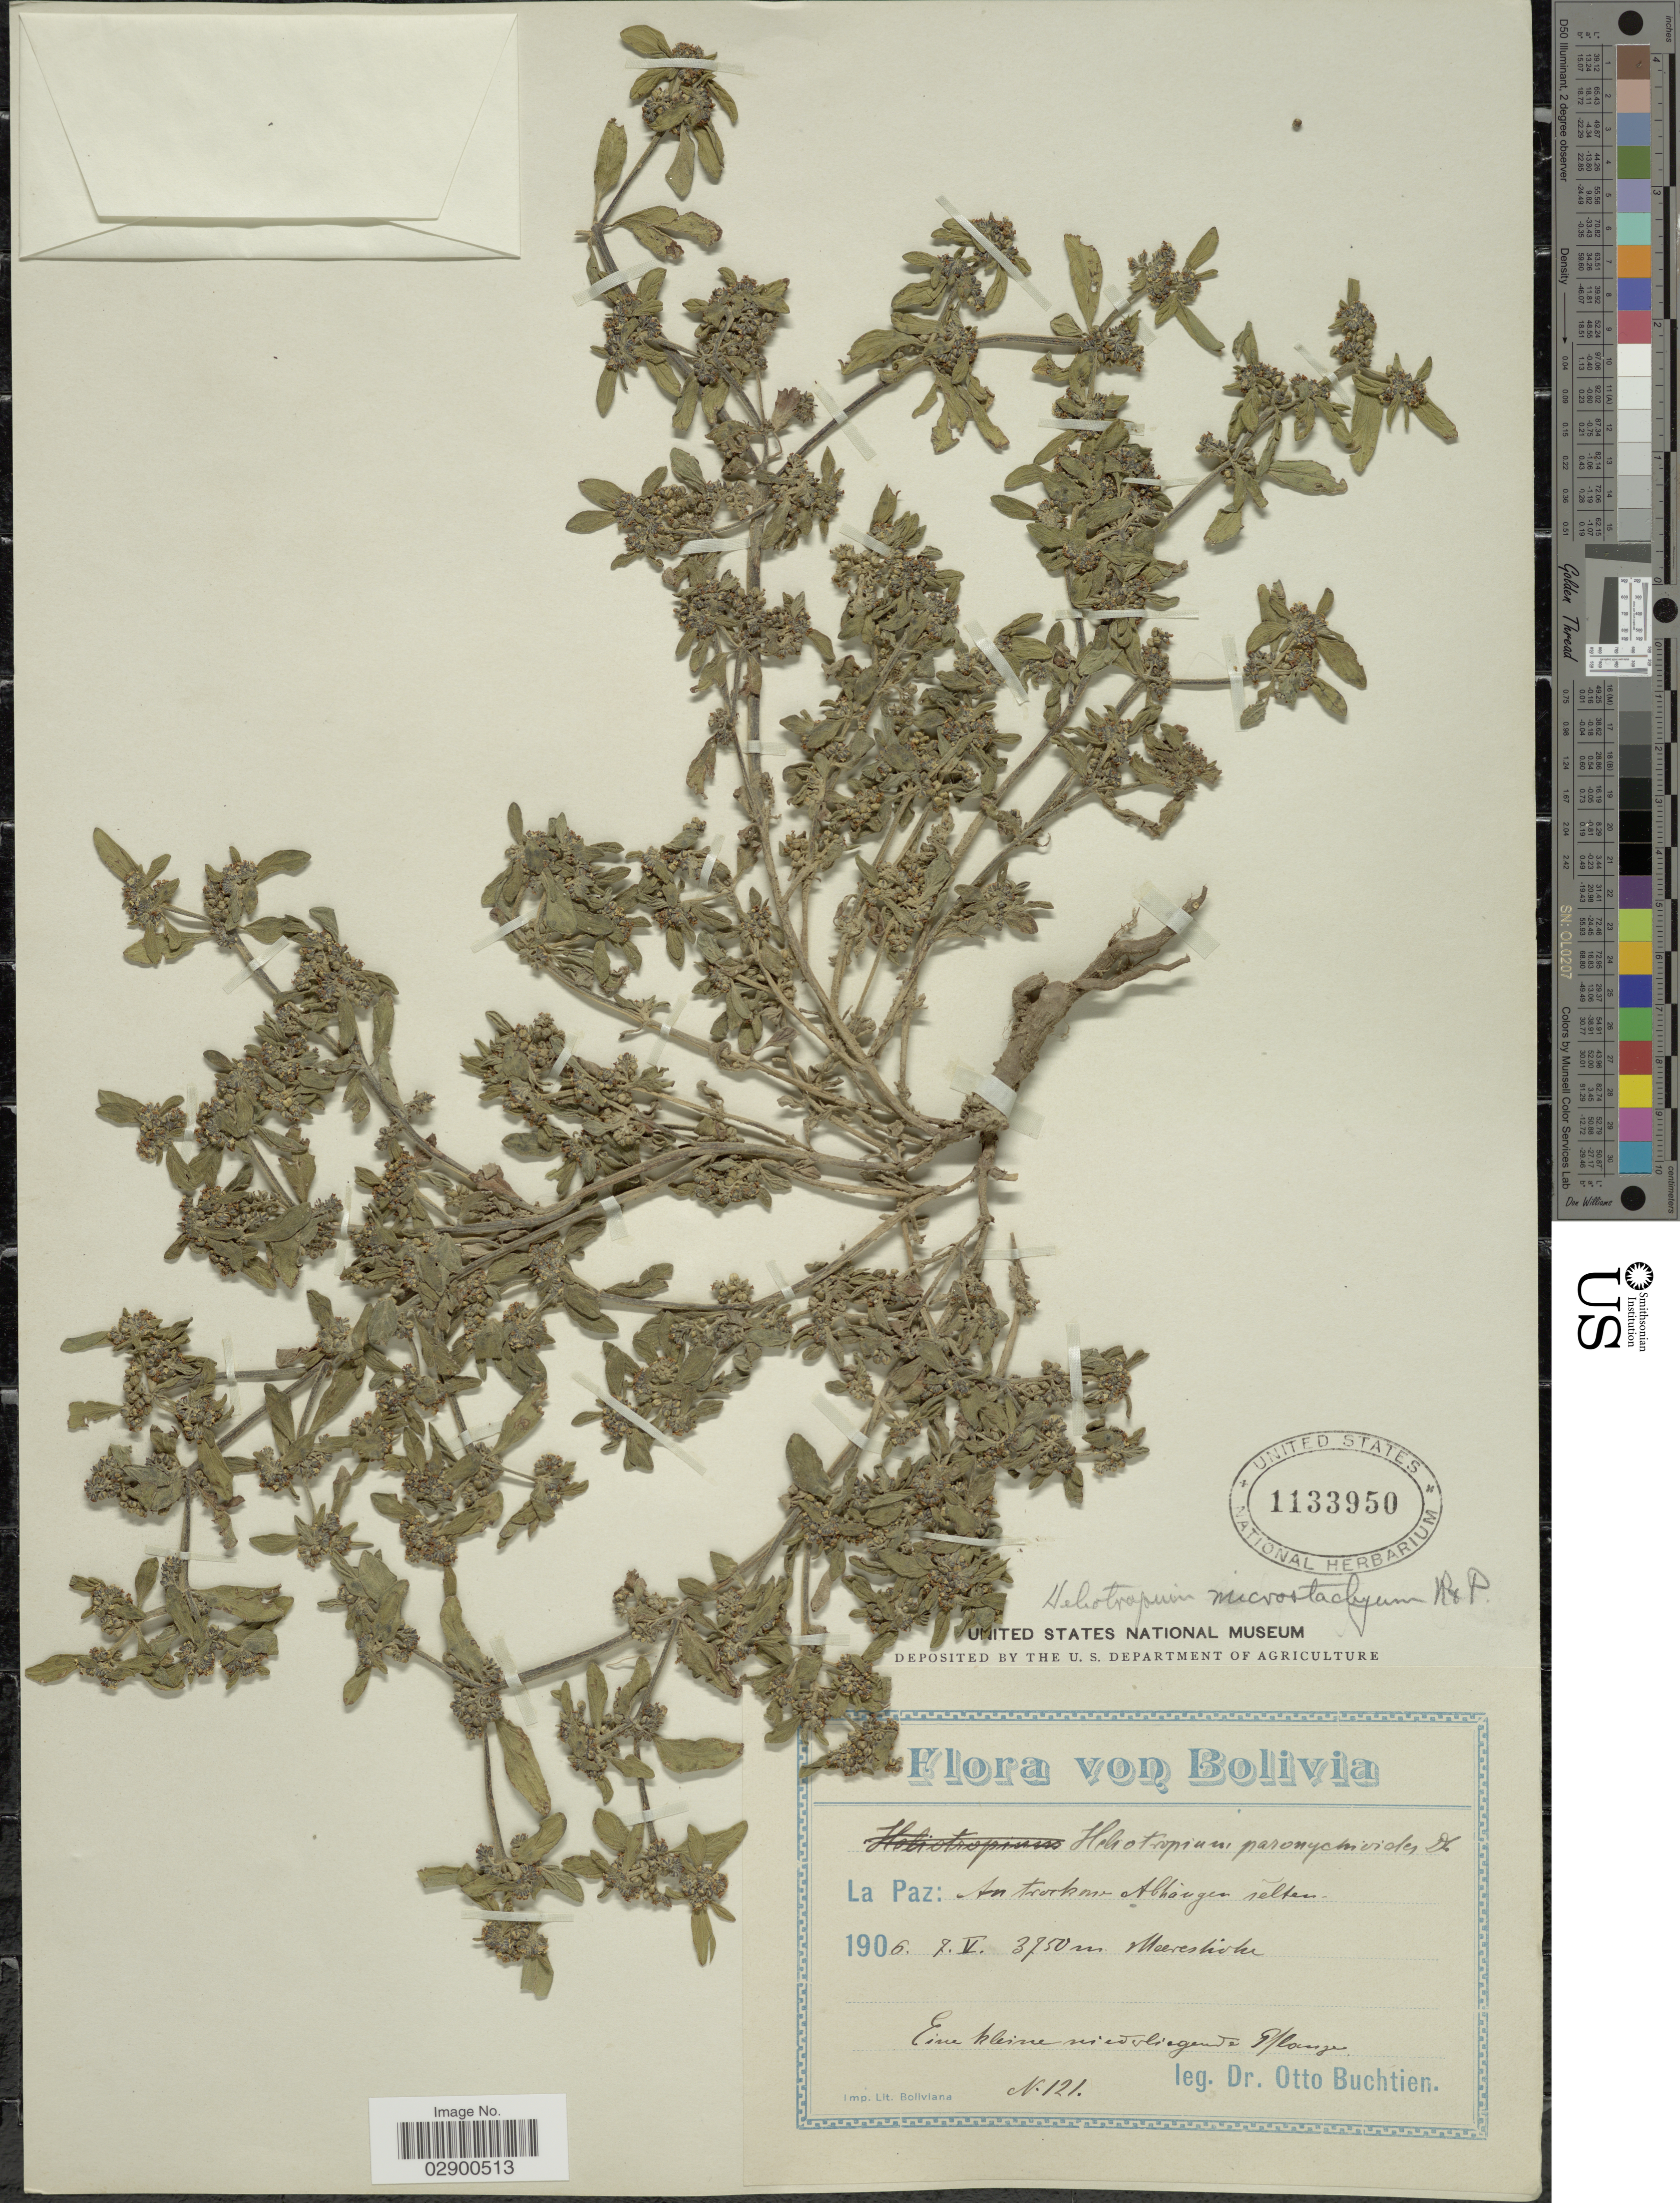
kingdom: Plantae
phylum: Tracheophyta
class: Magnoliopsida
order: Boraginales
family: Heliotropiaceae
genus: Heliotropium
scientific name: Heliotropium microstachyum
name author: Ruiz & Pav.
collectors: O. Buchtien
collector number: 121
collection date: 1906-05-07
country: Bolivia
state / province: La Paz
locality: An trocken Abhangen salten.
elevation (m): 3750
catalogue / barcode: US 1133950